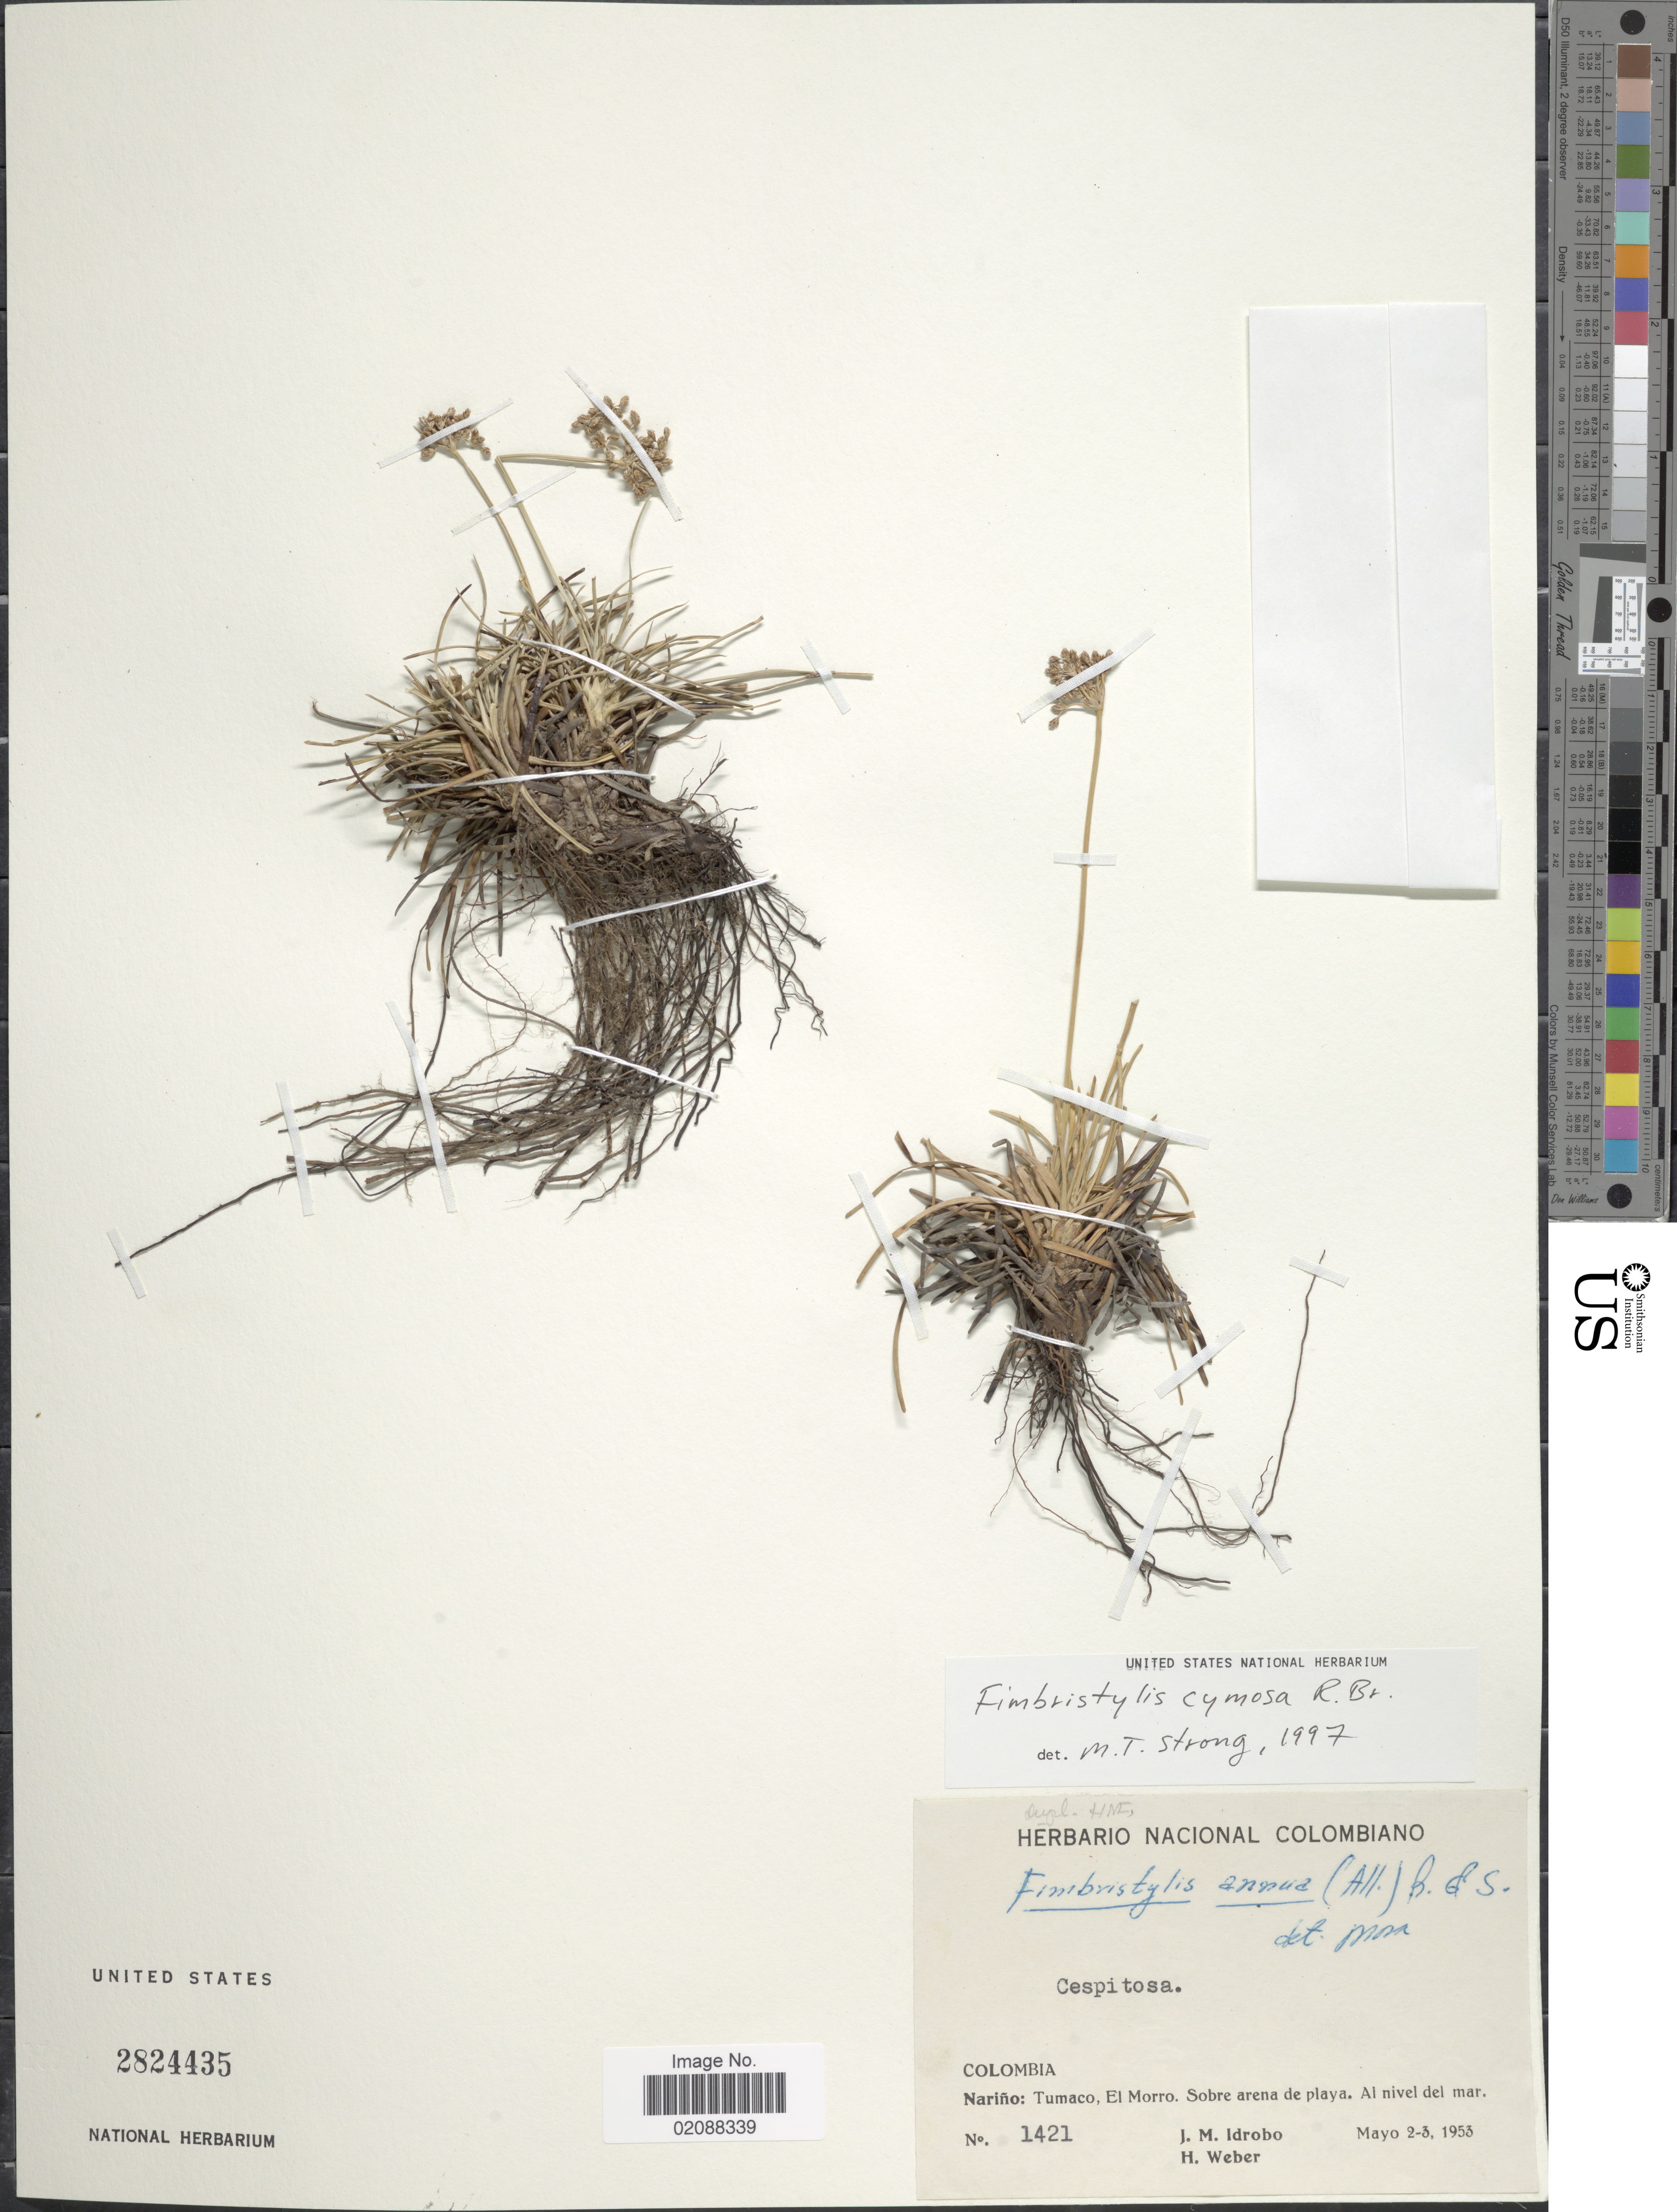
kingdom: Plantae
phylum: Tracheophyta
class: Liliopsida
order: Poales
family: Cyperaceae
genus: Fimbristylis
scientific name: Fimbristylis cymosa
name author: R. Br.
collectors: J. M. Idrobo & H. Weber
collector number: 1421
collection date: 1953-05-02/1953-05-03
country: Colombia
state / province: Nariño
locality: Tumac, El Morro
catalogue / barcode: US 2824435